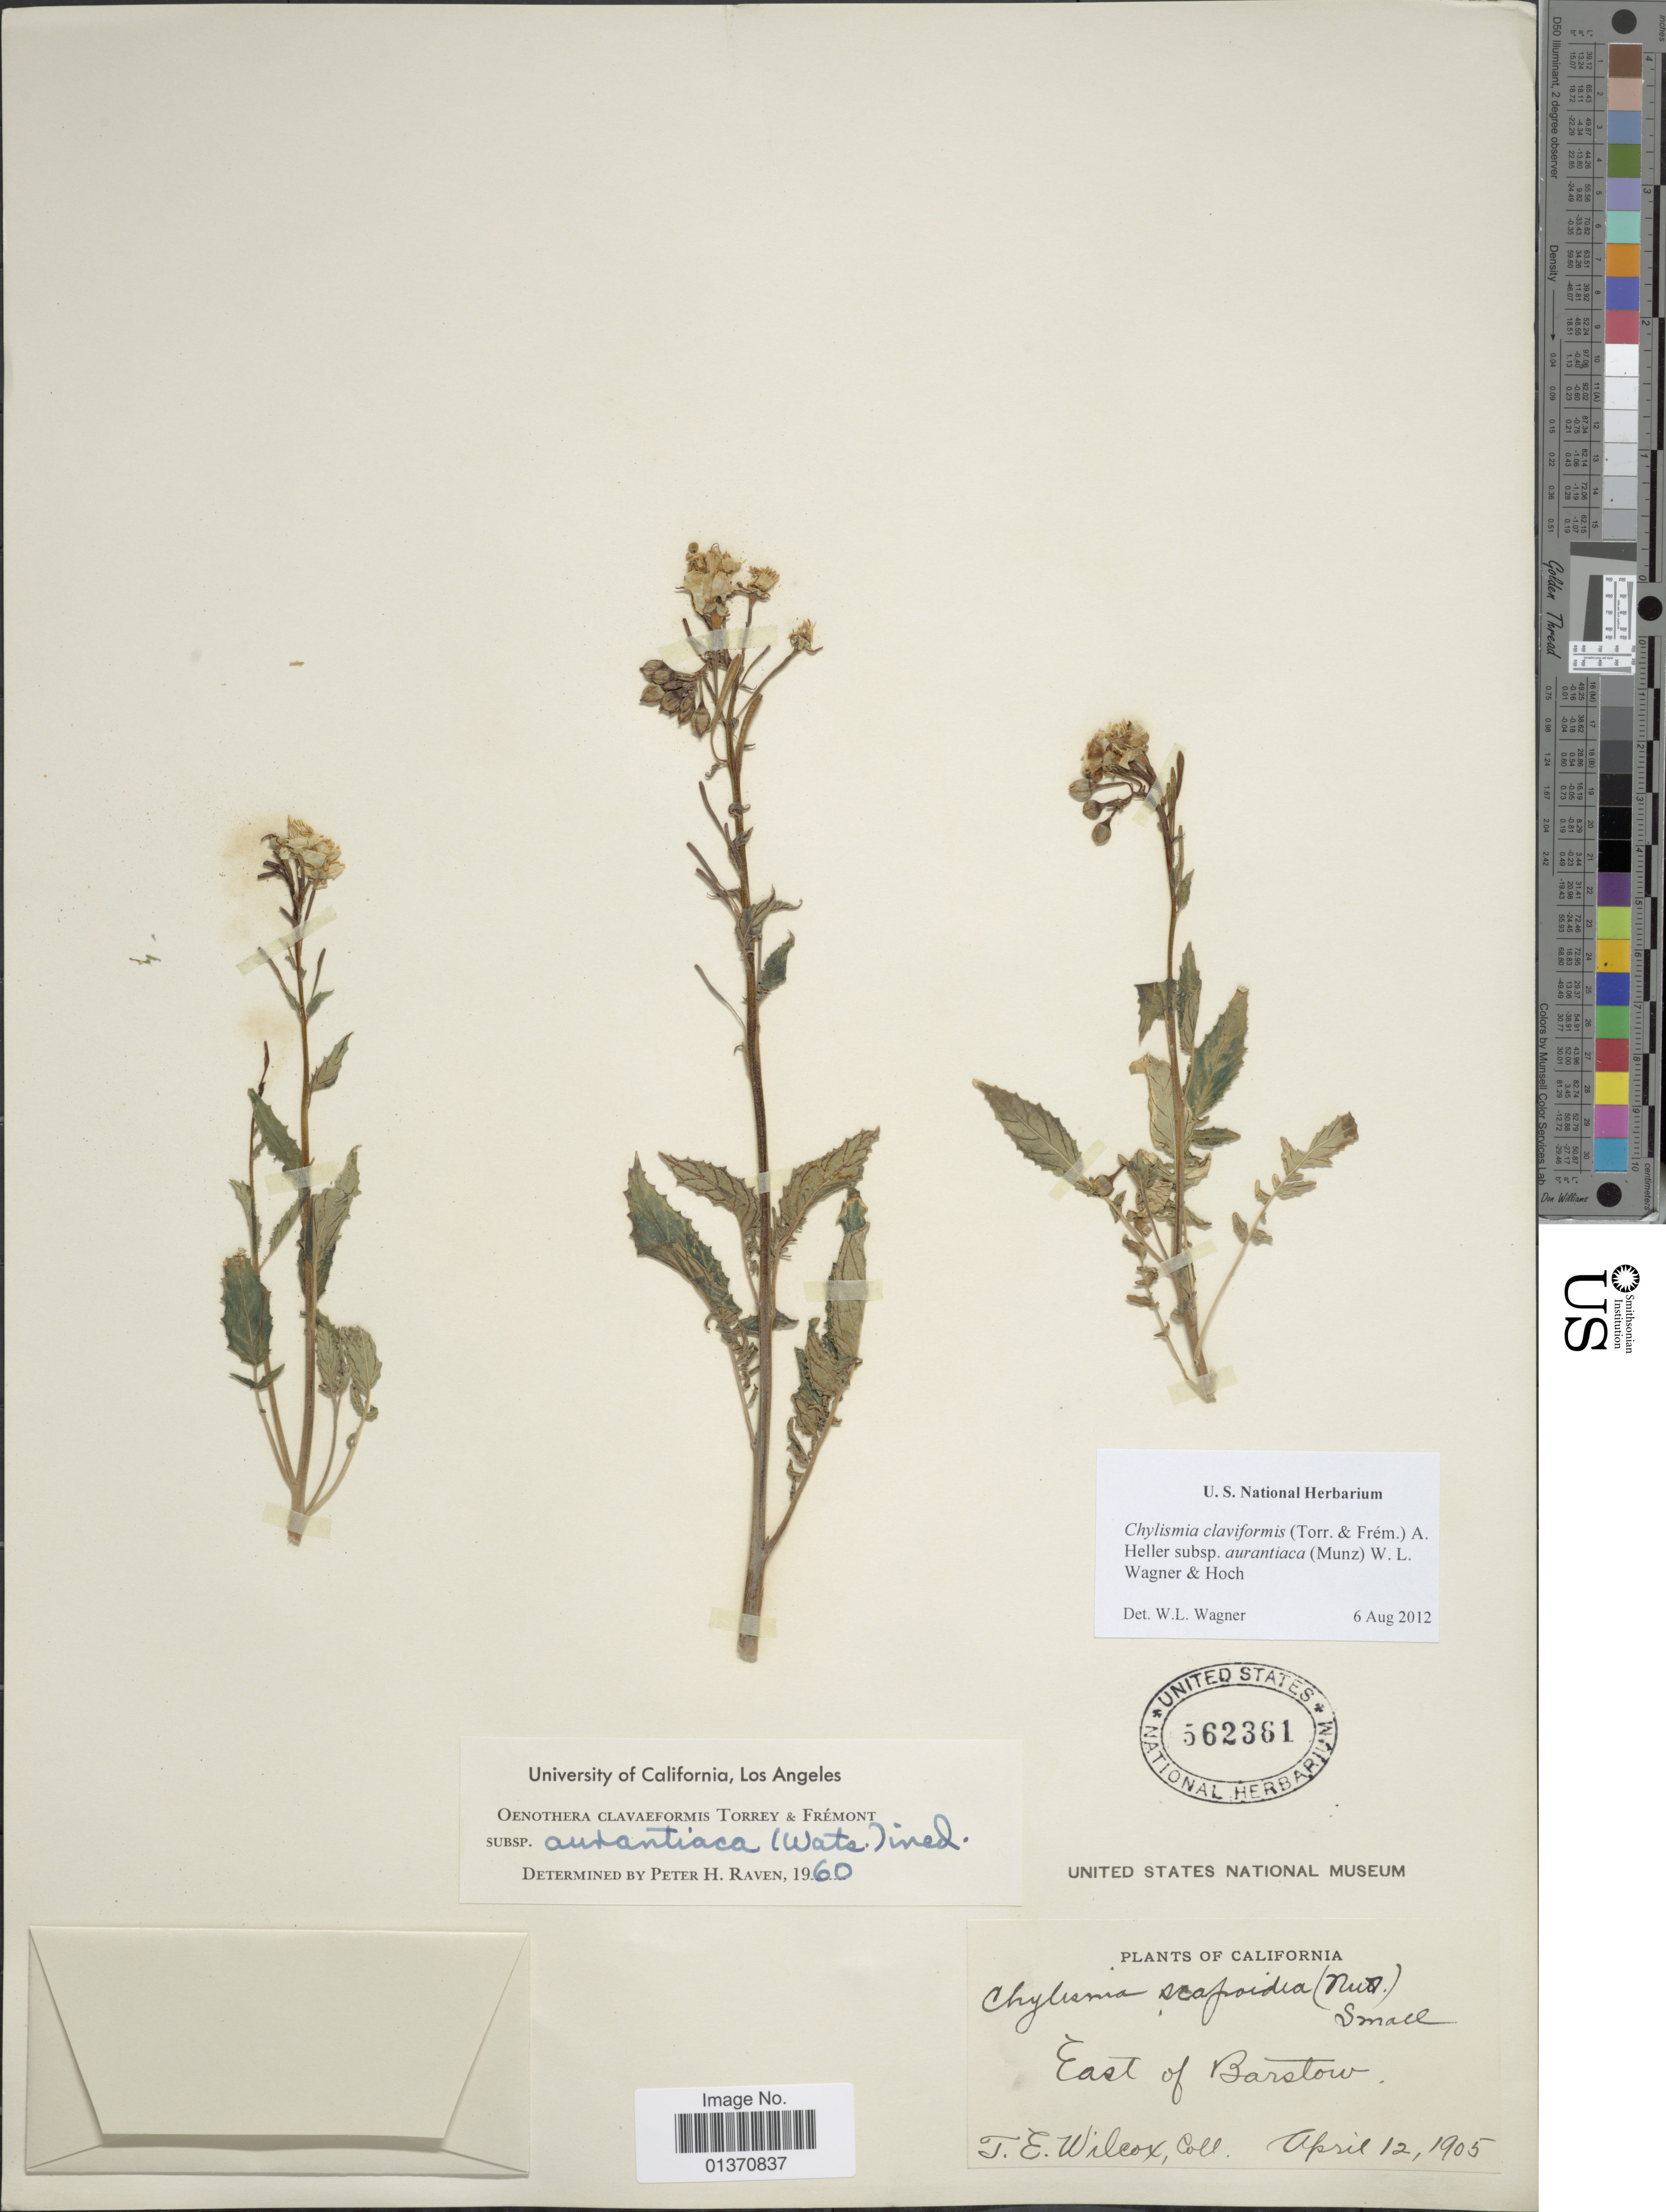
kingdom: Plantae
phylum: Tracheophyta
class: Magnoliopsida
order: Myrtales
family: Onagraceae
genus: Chylismia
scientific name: Chylismia claviformis subsp. aurantiaca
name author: (Munz) W.L. Wagner & Hoch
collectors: T. E. Wilcox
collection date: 1905-04-12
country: United States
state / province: California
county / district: San Bernardino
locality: East of Barstow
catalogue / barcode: US 562381